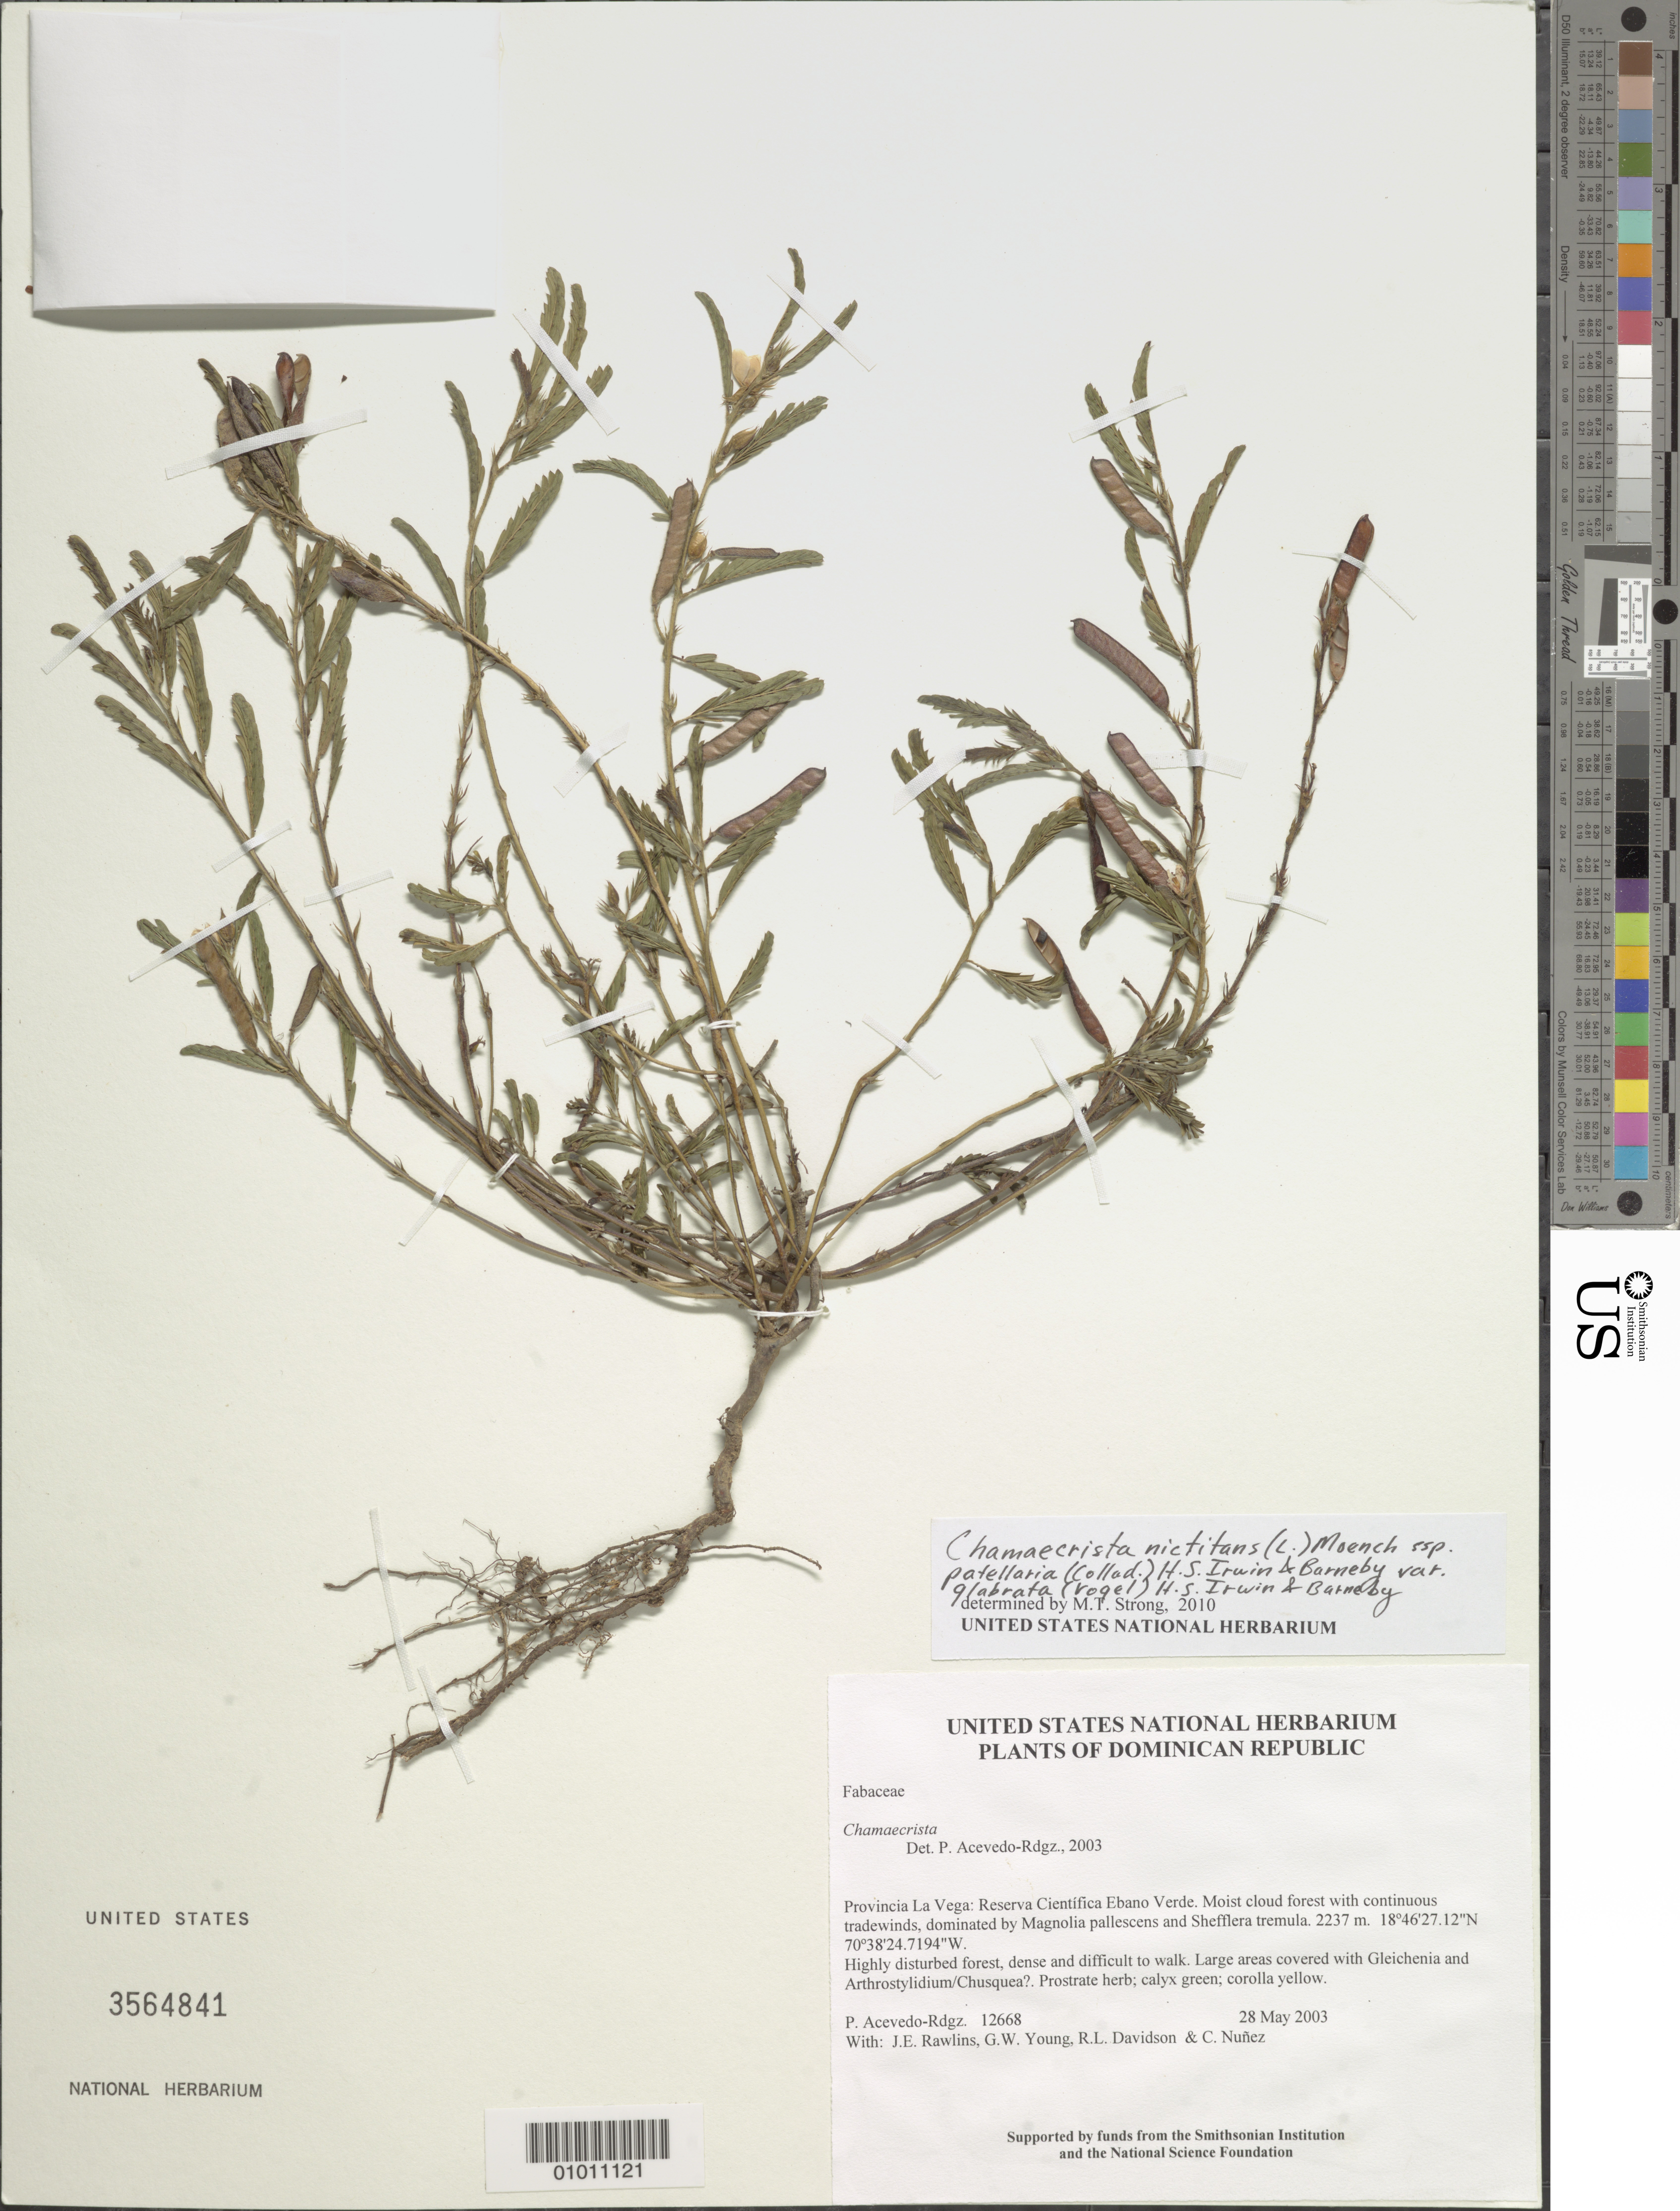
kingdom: Plantae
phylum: Tracheophyta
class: Magnoliopsida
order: Fabales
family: Fabaceae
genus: Chamaecrista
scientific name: Chamaecrista nictitans var. glabrata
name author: (Vogel) H.S. Irwin & Barneby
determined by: Strong, M. T., (US), Smithsonian Institution - National Museum of Natural History (UNITED STATES)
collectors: P. Acevedo-Rodr., J. Rawlins, G. Young, R. Davidson & C. Nunez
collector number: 12668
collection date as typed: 28 May 2003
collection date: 2003-05-28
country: Dominican Republic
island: Hispaniola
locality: Provincia La Vega: Reserva Científica Ebano Verde. Moist cloud forest with continuous tradewinds, dominated by Magnolia pallescens and Shefflera tremula.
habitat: Highly disturbed forest, dense and difficult to walk. Large areas covered with Gleichenia and Arthrostylidium/Chusquea?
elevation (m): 2237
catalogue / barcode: US 3564841